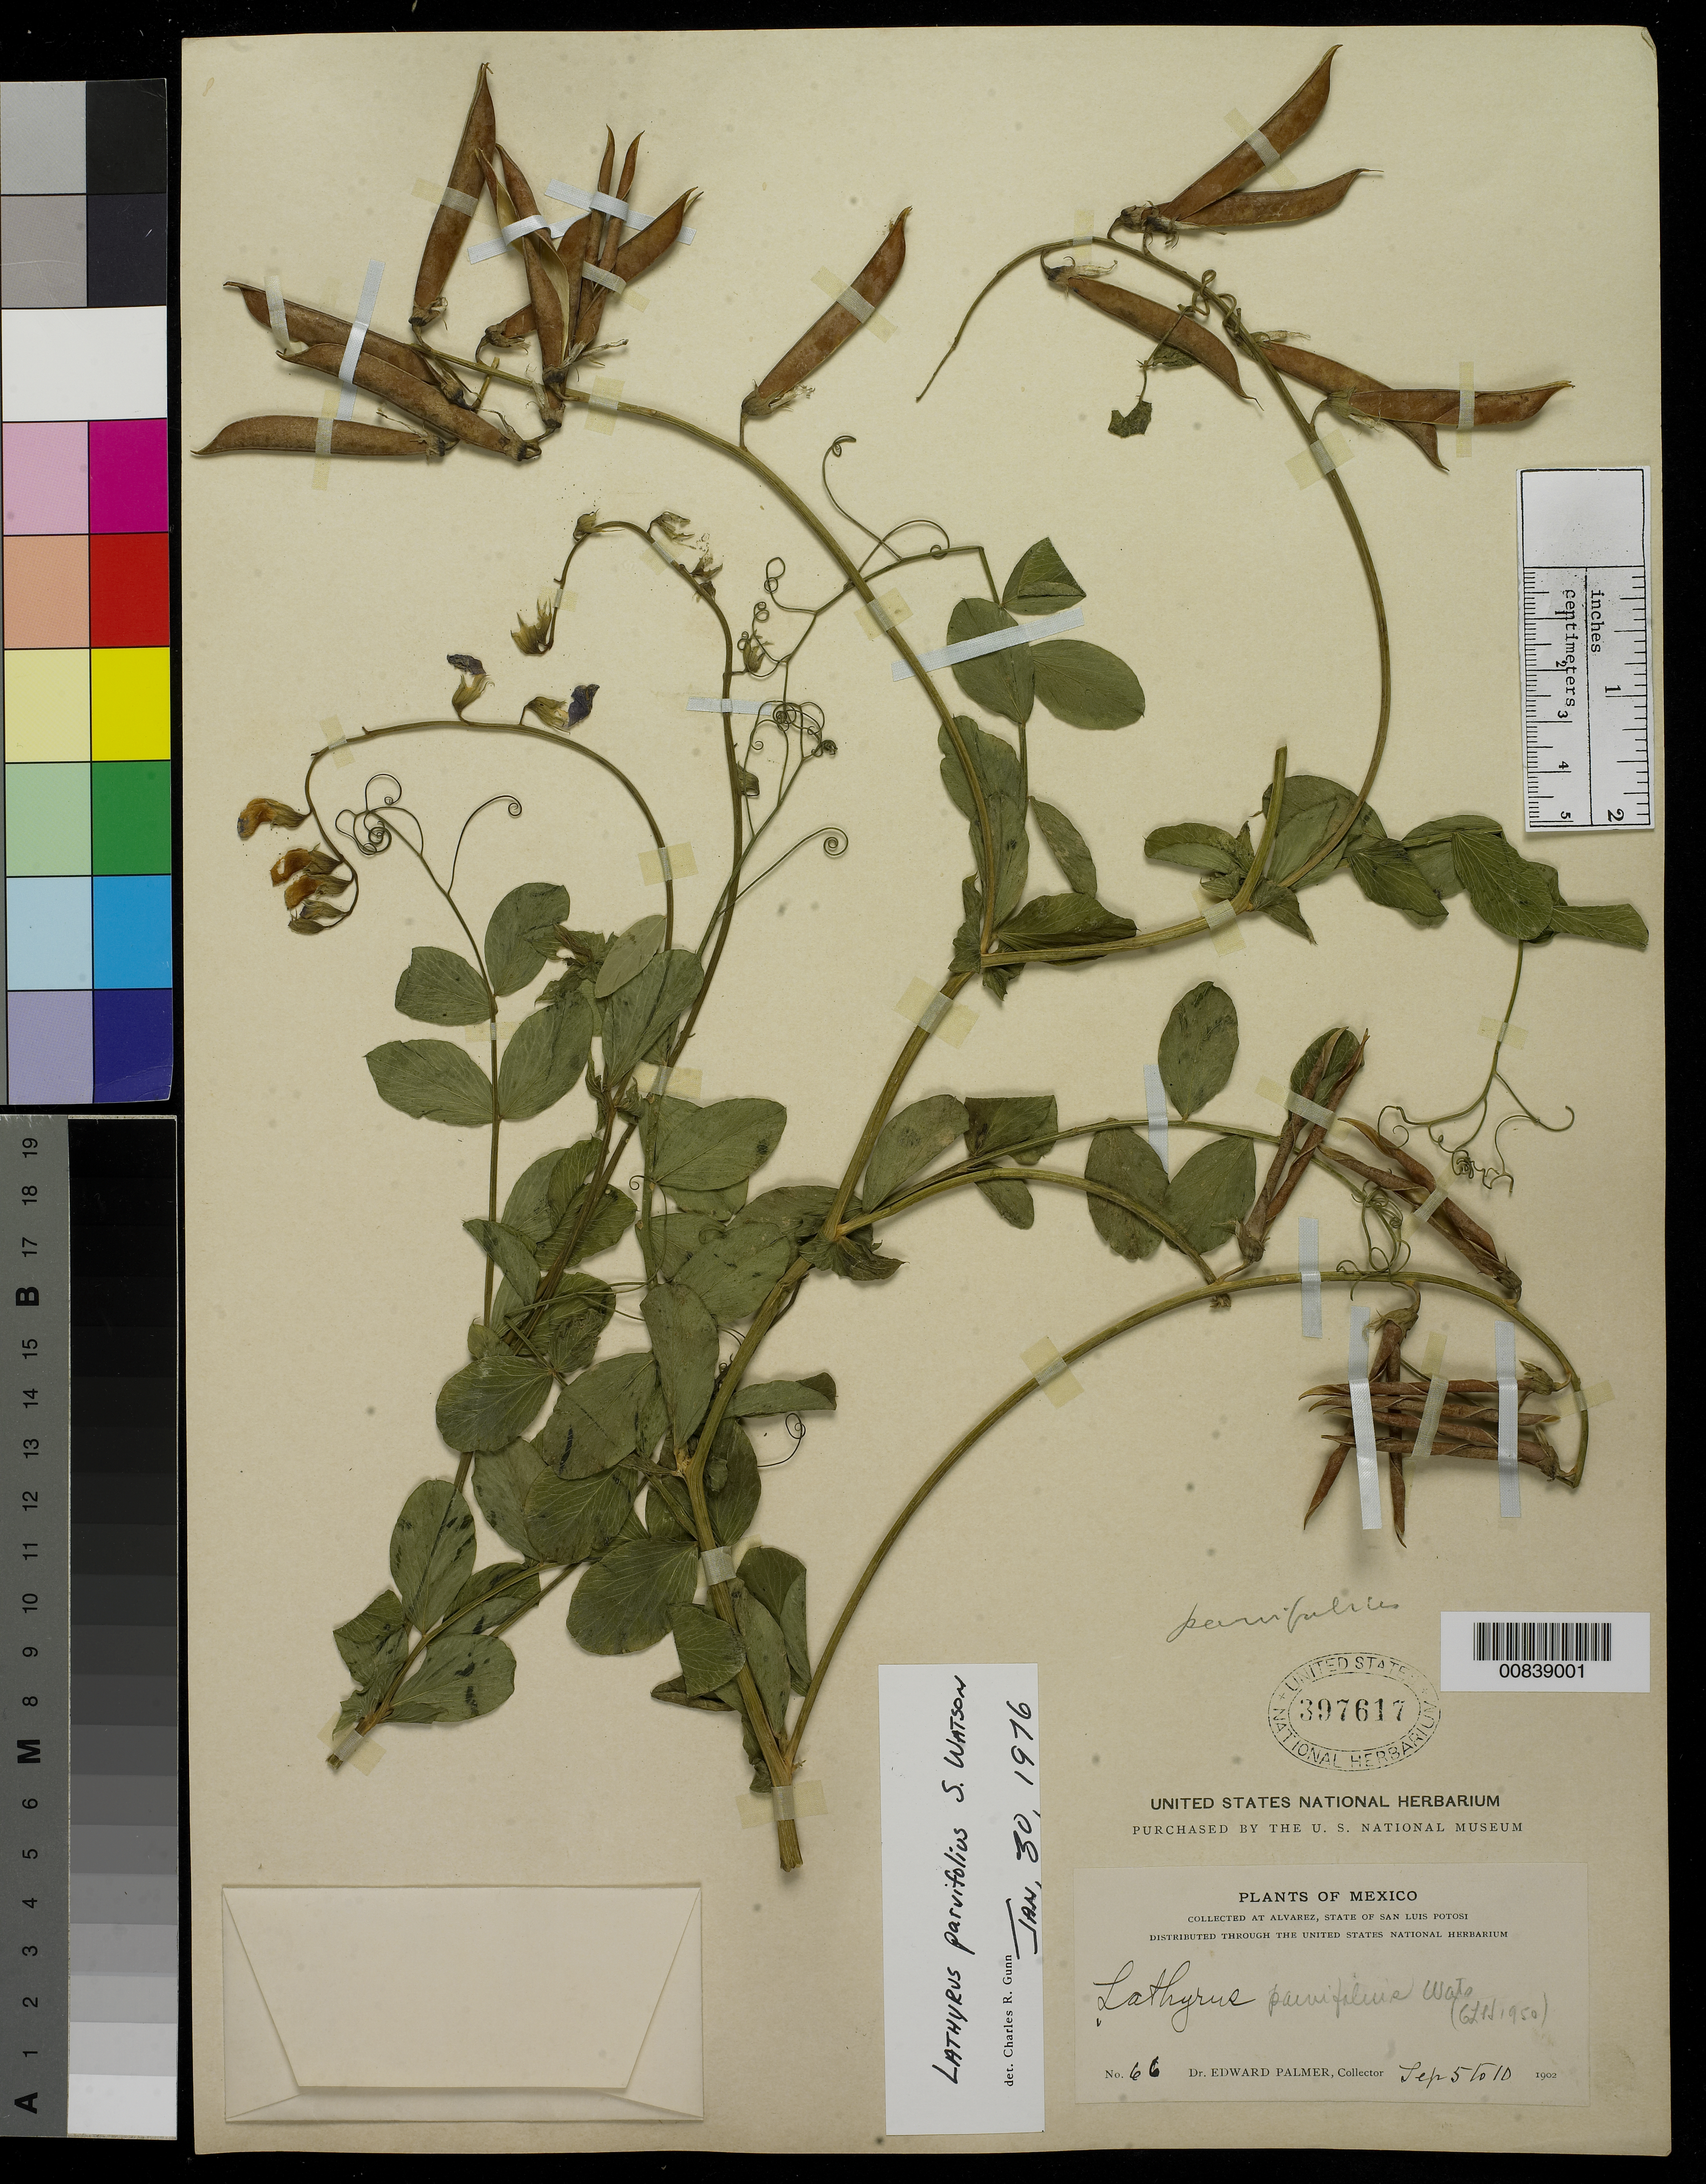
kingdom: Plantae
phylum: Tracheophyta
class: Magnoliopsida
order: Fabales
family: Fabaceae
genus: Lathyrus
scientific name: Lathyrus parvifolius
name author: S. Watson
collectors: E. Palmer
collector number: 66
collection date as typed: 05 Sep 1902 to 10 Sep 1902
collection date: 1902-09-05/1902-09-10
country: Mexico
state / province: San Luis Potosí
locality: Alvarez, San Luis Potosí.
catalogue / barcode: US 397617